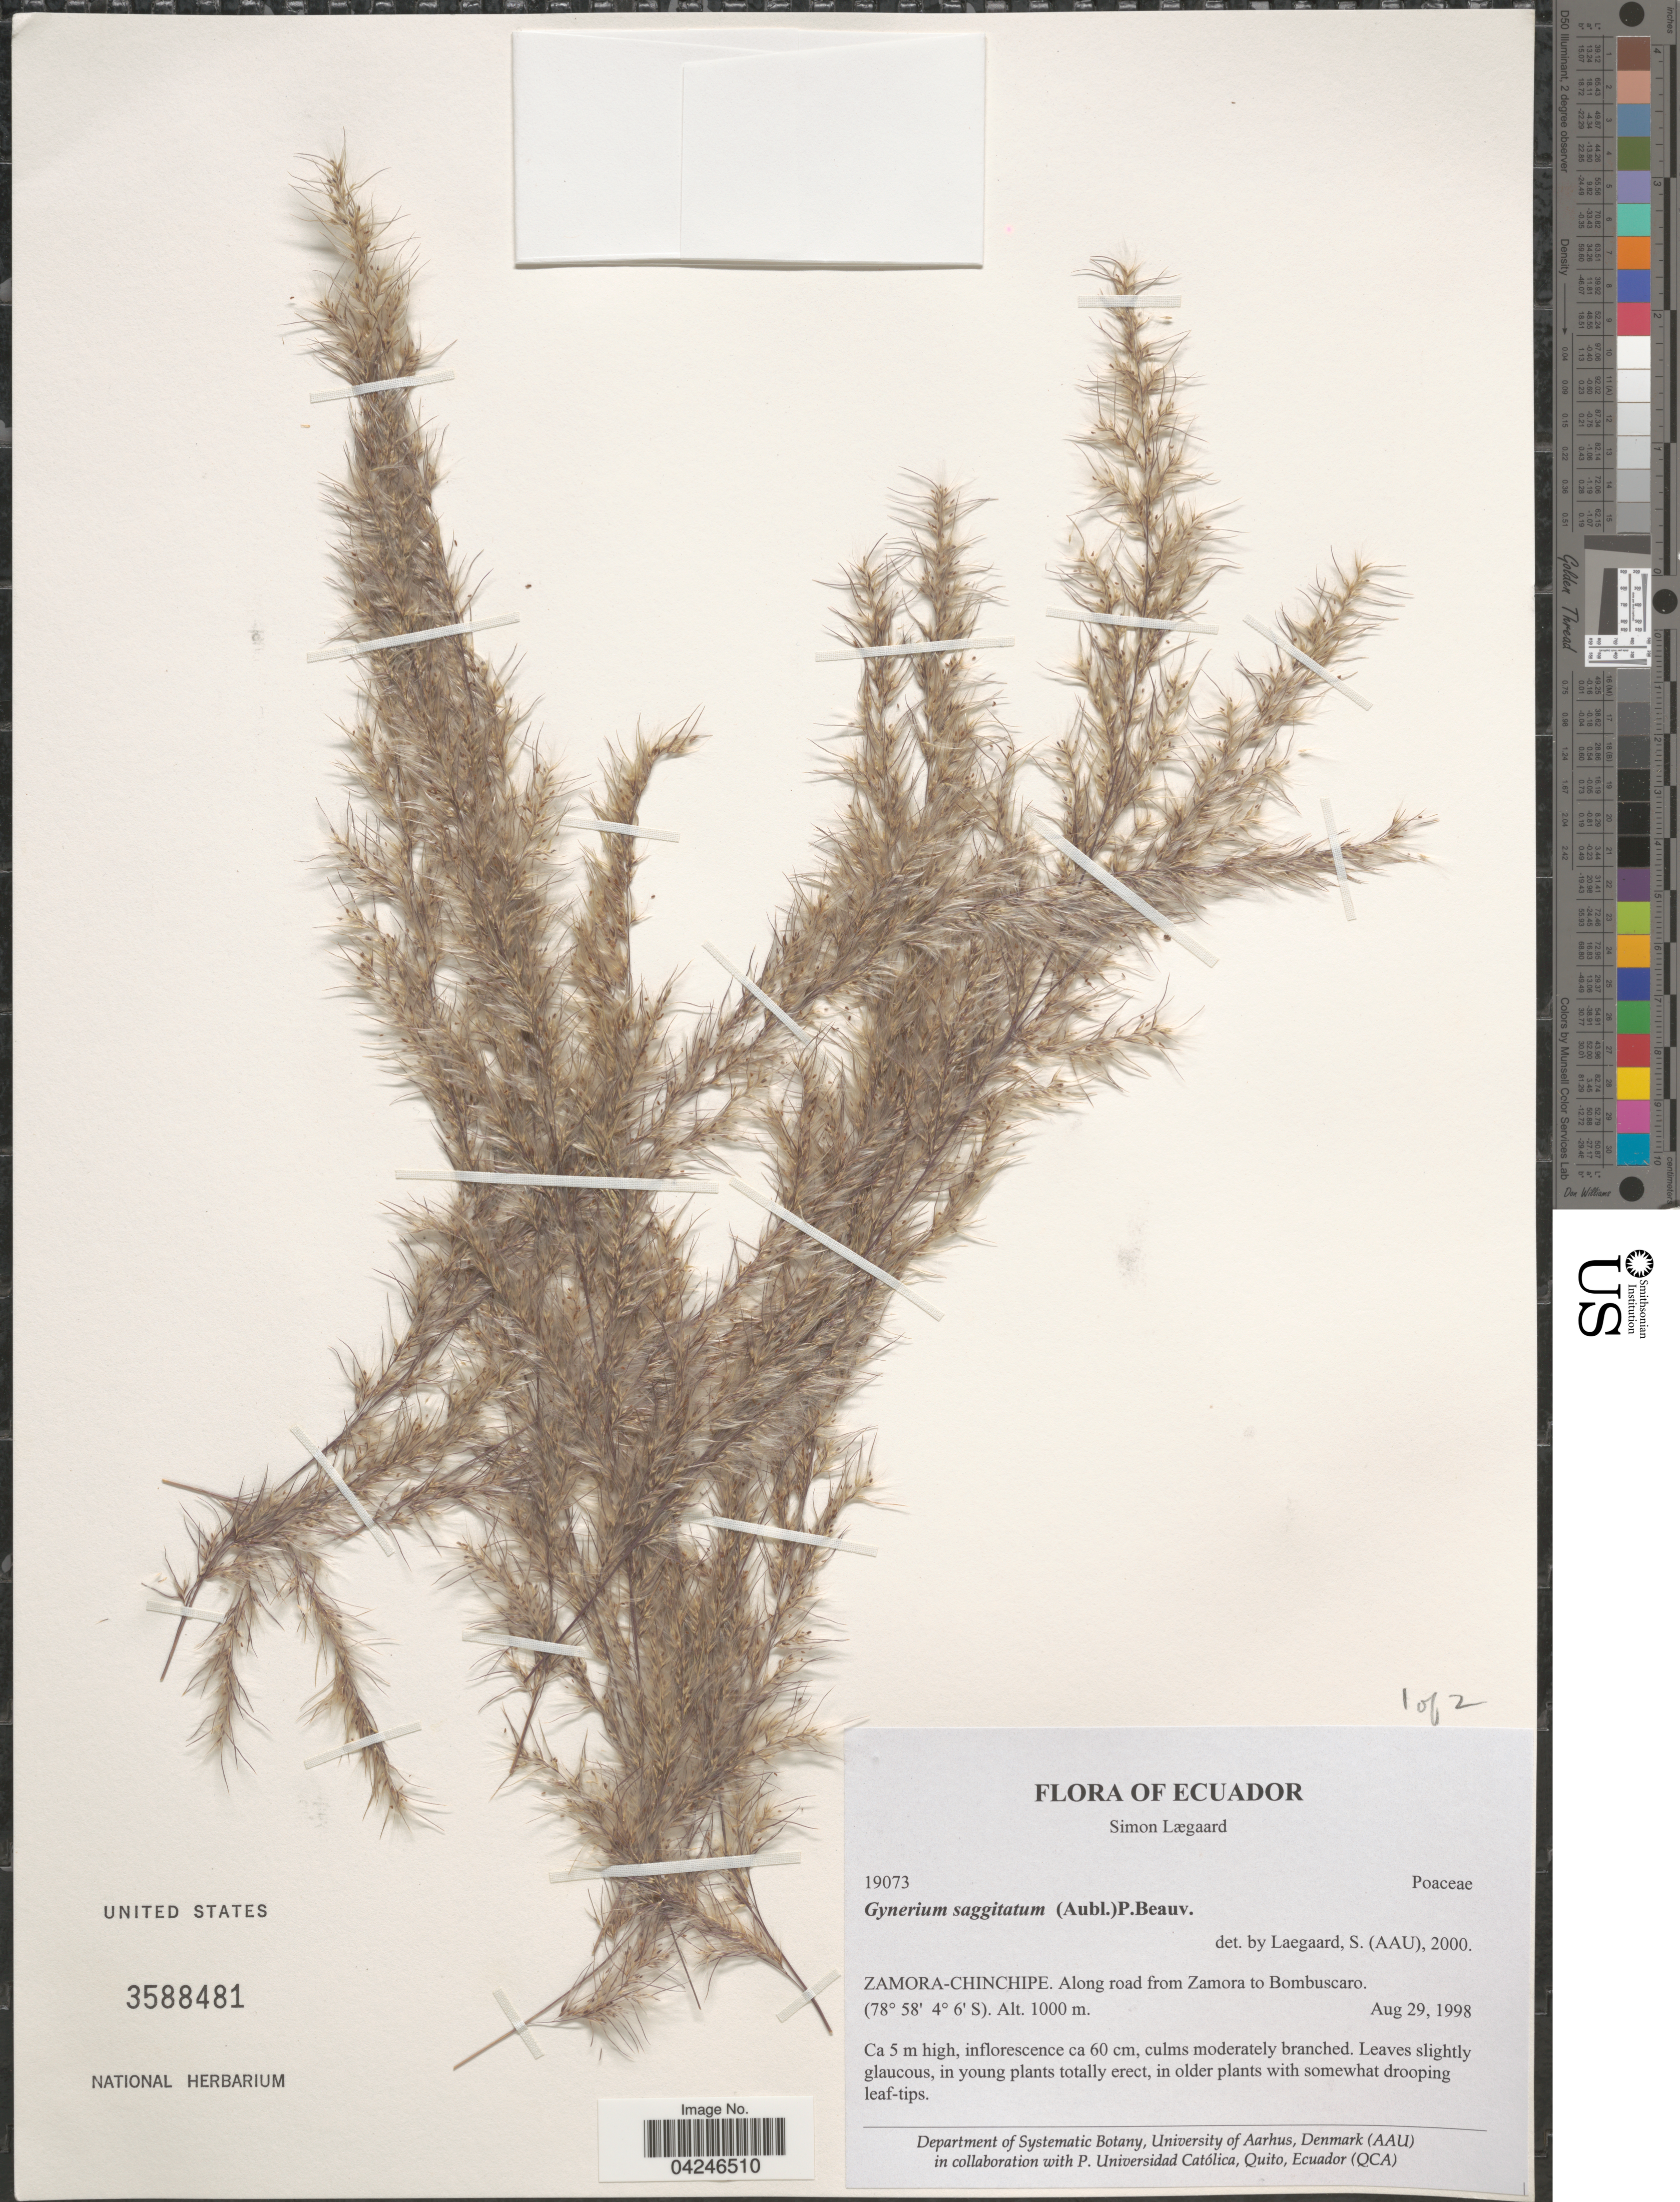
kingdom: Plantae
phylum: Tracheophyta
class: Liliopsida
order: Poales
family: Poaceae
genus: Gynerium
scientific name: Gynerium sagittatum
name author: (Aubl.) P. Beauv.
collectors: S. Lægaard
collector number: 19073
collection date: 1998-08-29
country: Ecuador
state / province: Zamora-Chinchipe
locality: Along road from Zamora to Bombuscaro.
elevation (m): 1000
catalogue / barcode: US 3588481